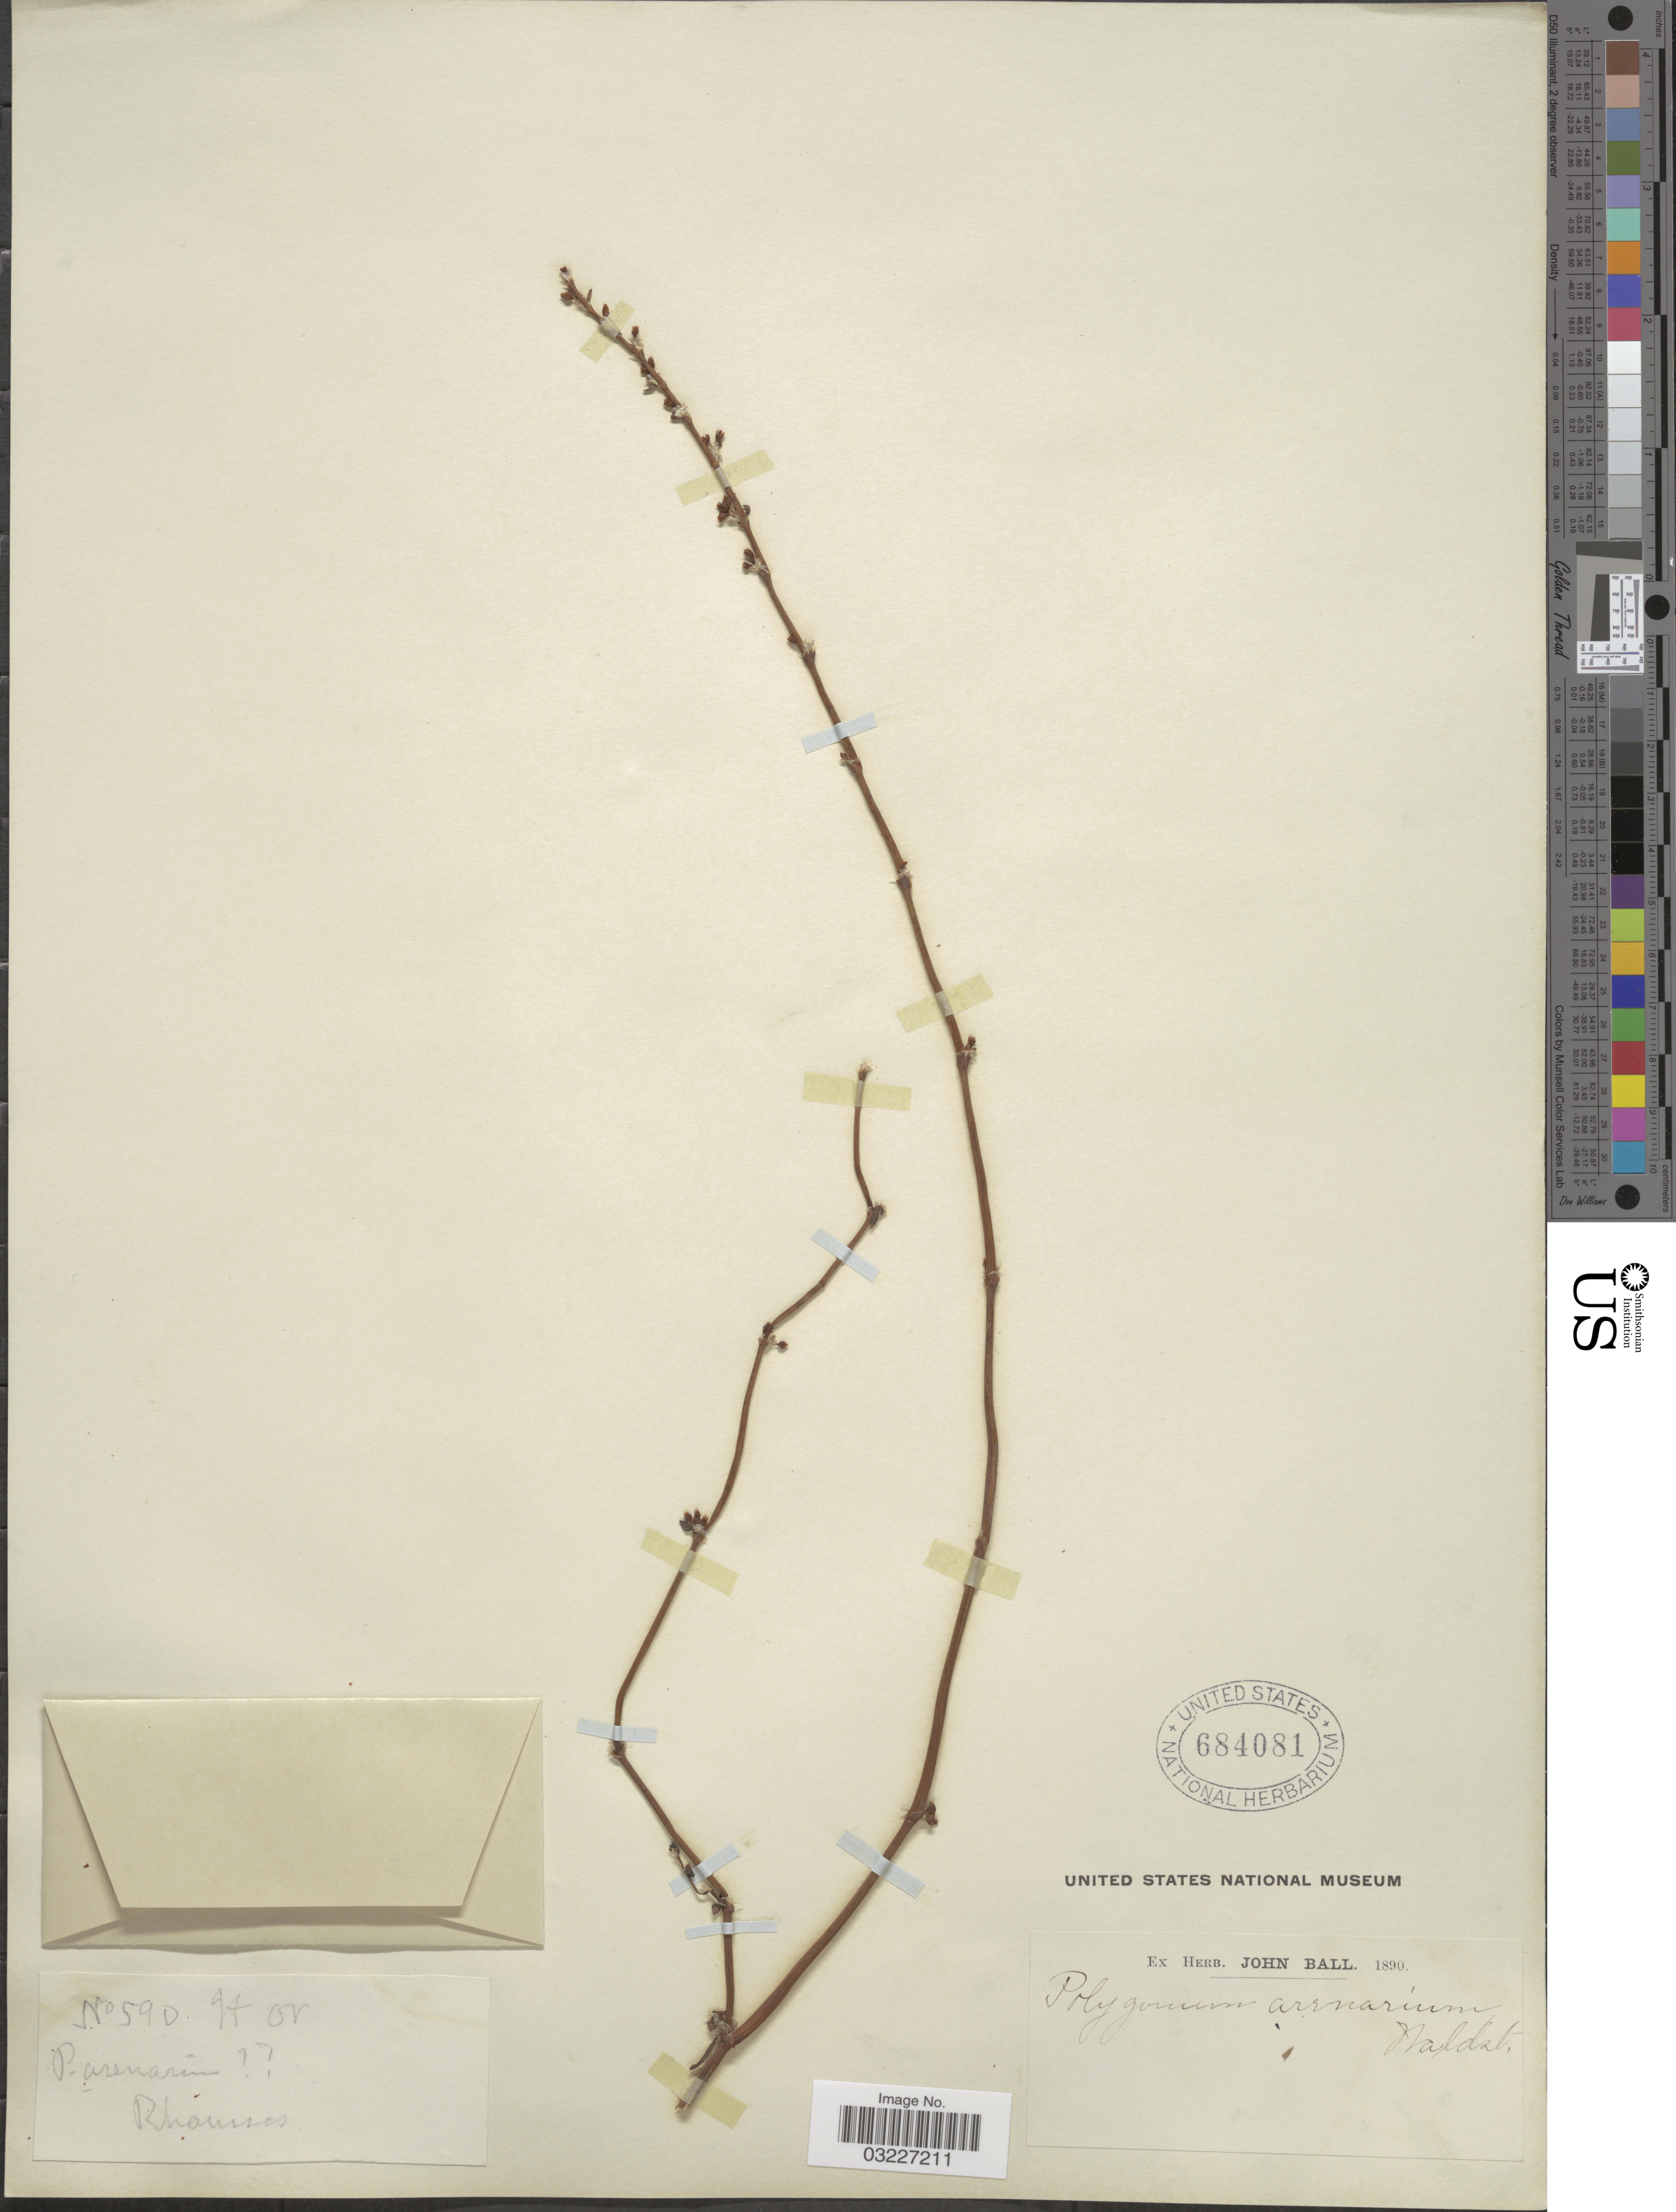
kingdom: Plantae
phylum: Tracheophyta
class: Magnoliopsida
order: Caryophyllales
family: Polygonaceae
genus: Polygonum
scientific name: Polygonum arenarium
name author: Waldst. & Kit.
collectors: ex herb. John Ball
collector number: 590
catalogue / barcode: US 684081